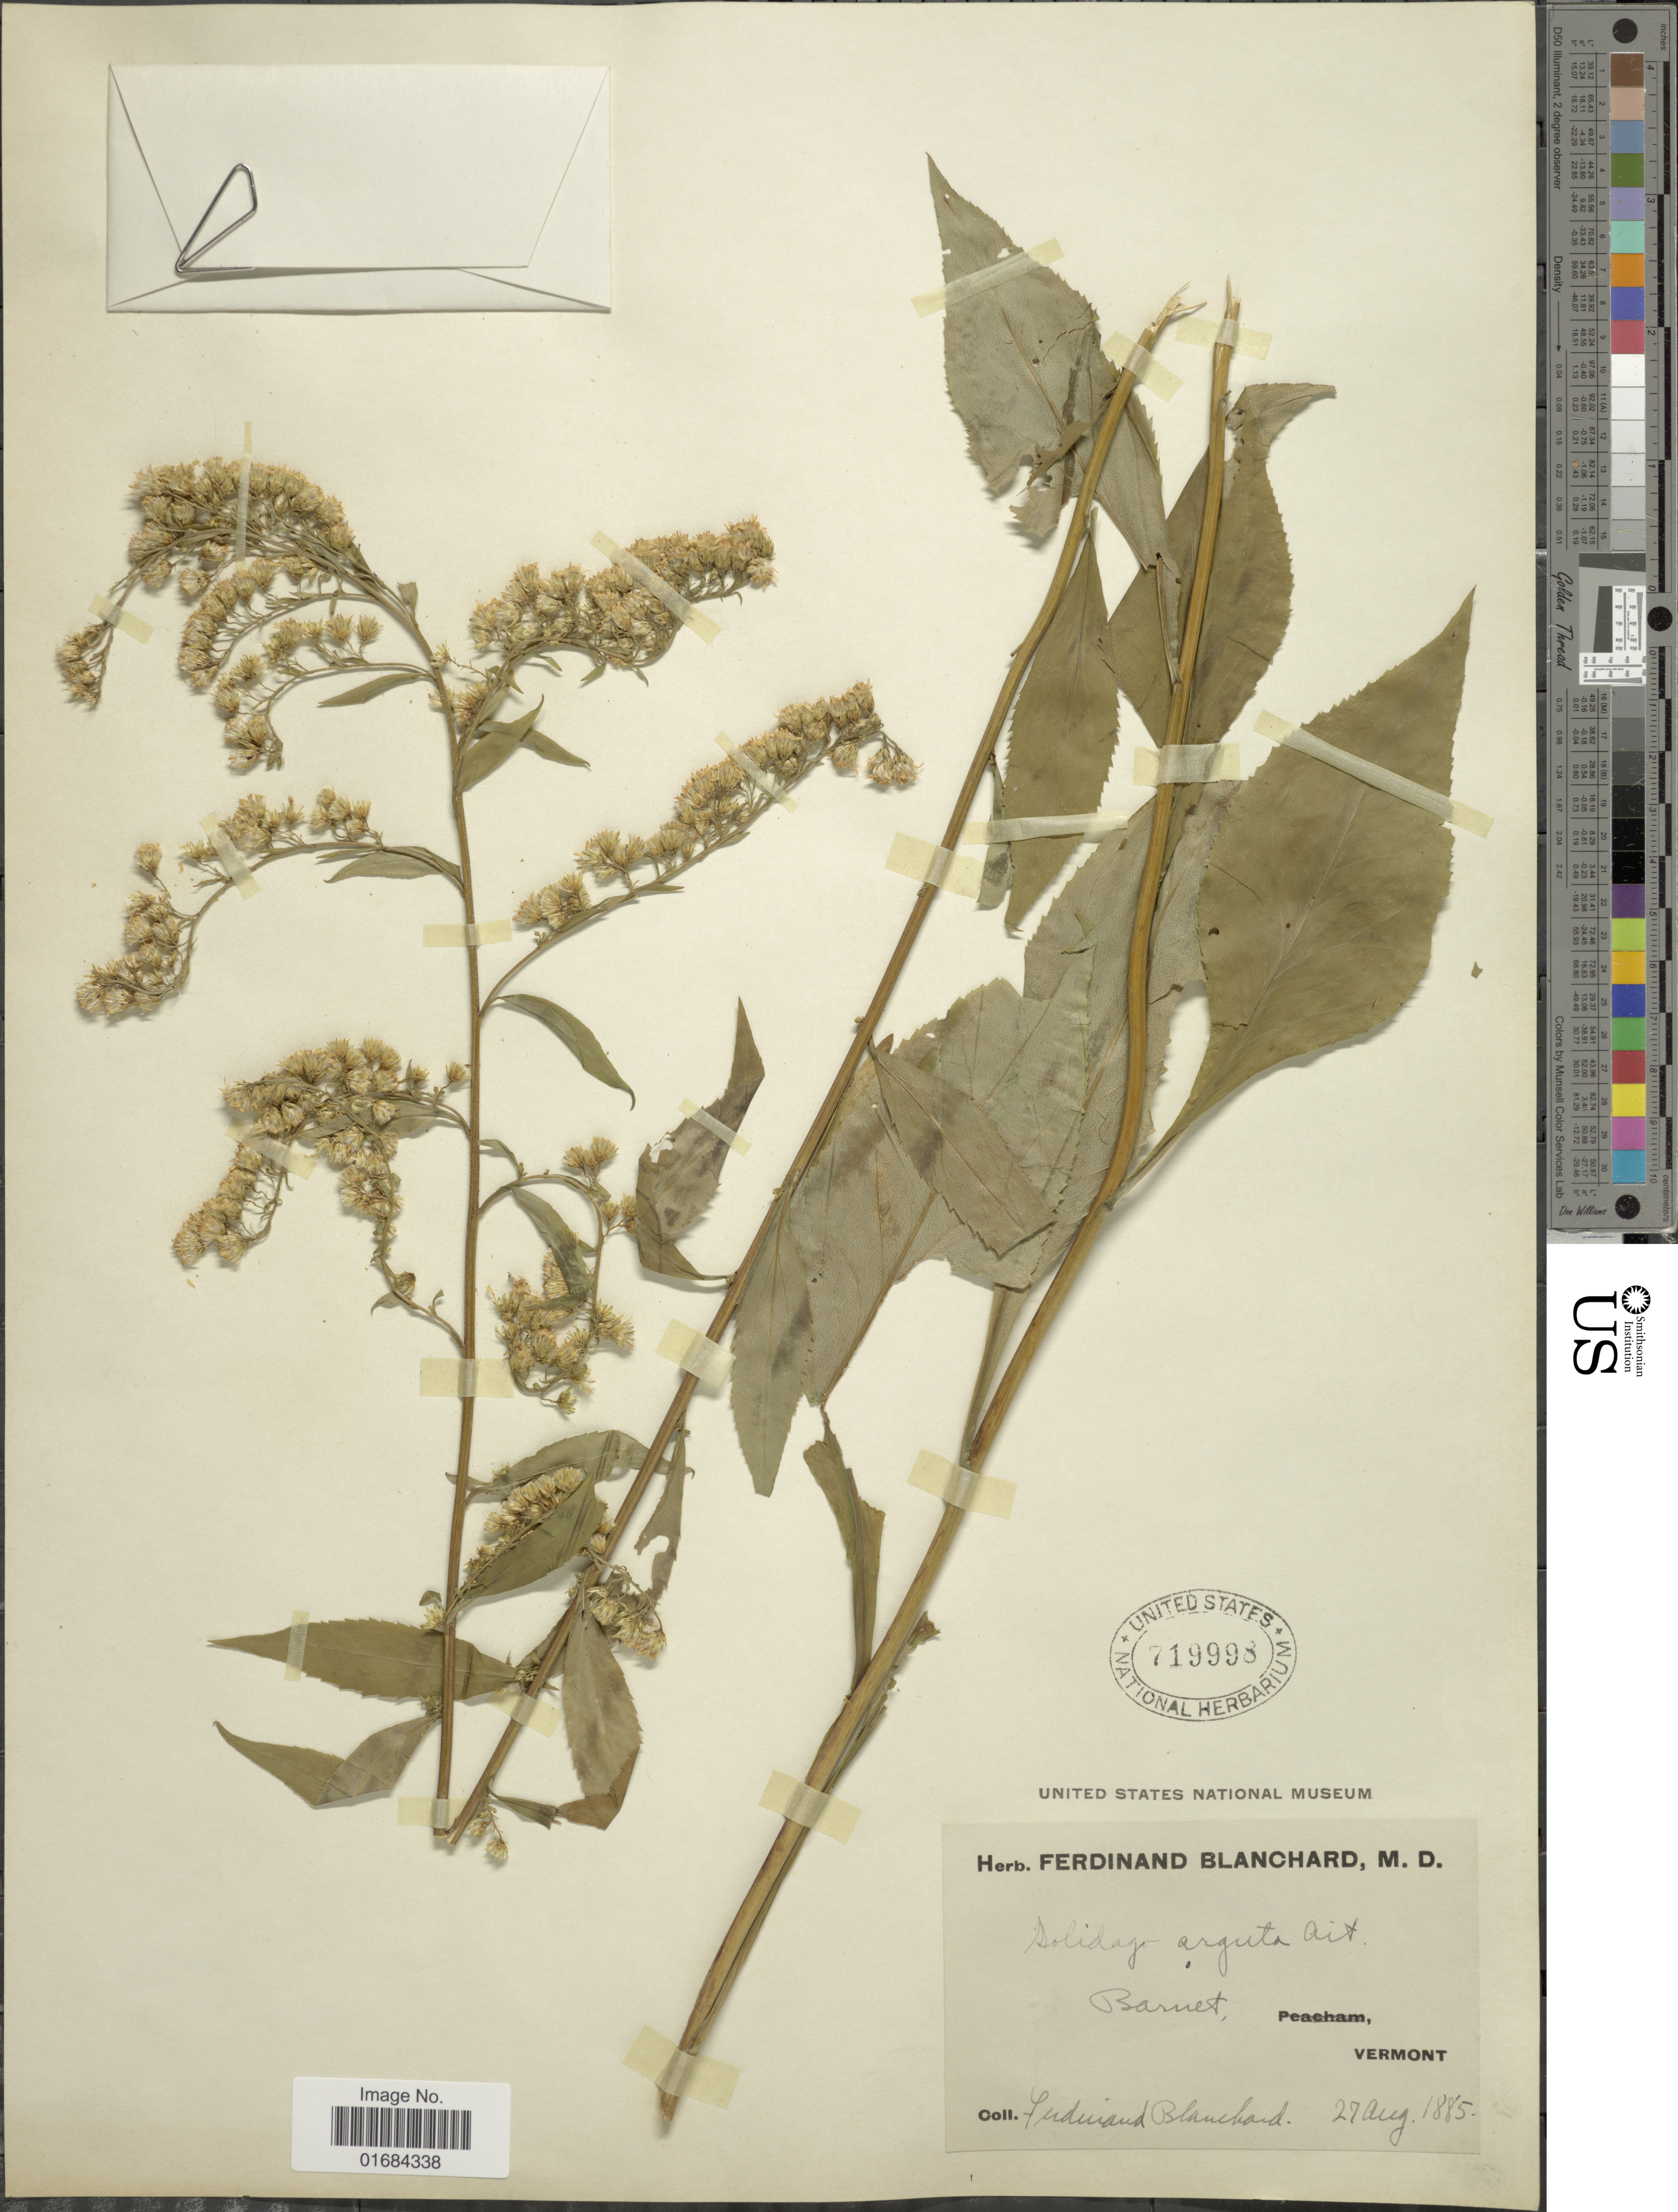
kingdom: Plantae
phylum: Tracheophyta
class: Magnoliopsida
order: Asterales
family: Asteraceae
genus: Solidago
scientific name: Solidago arguta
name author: Aiton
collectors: F. Blachard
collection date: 1885-08-27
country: United States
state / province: Vermont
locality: Barnet.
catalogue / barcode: US 719998